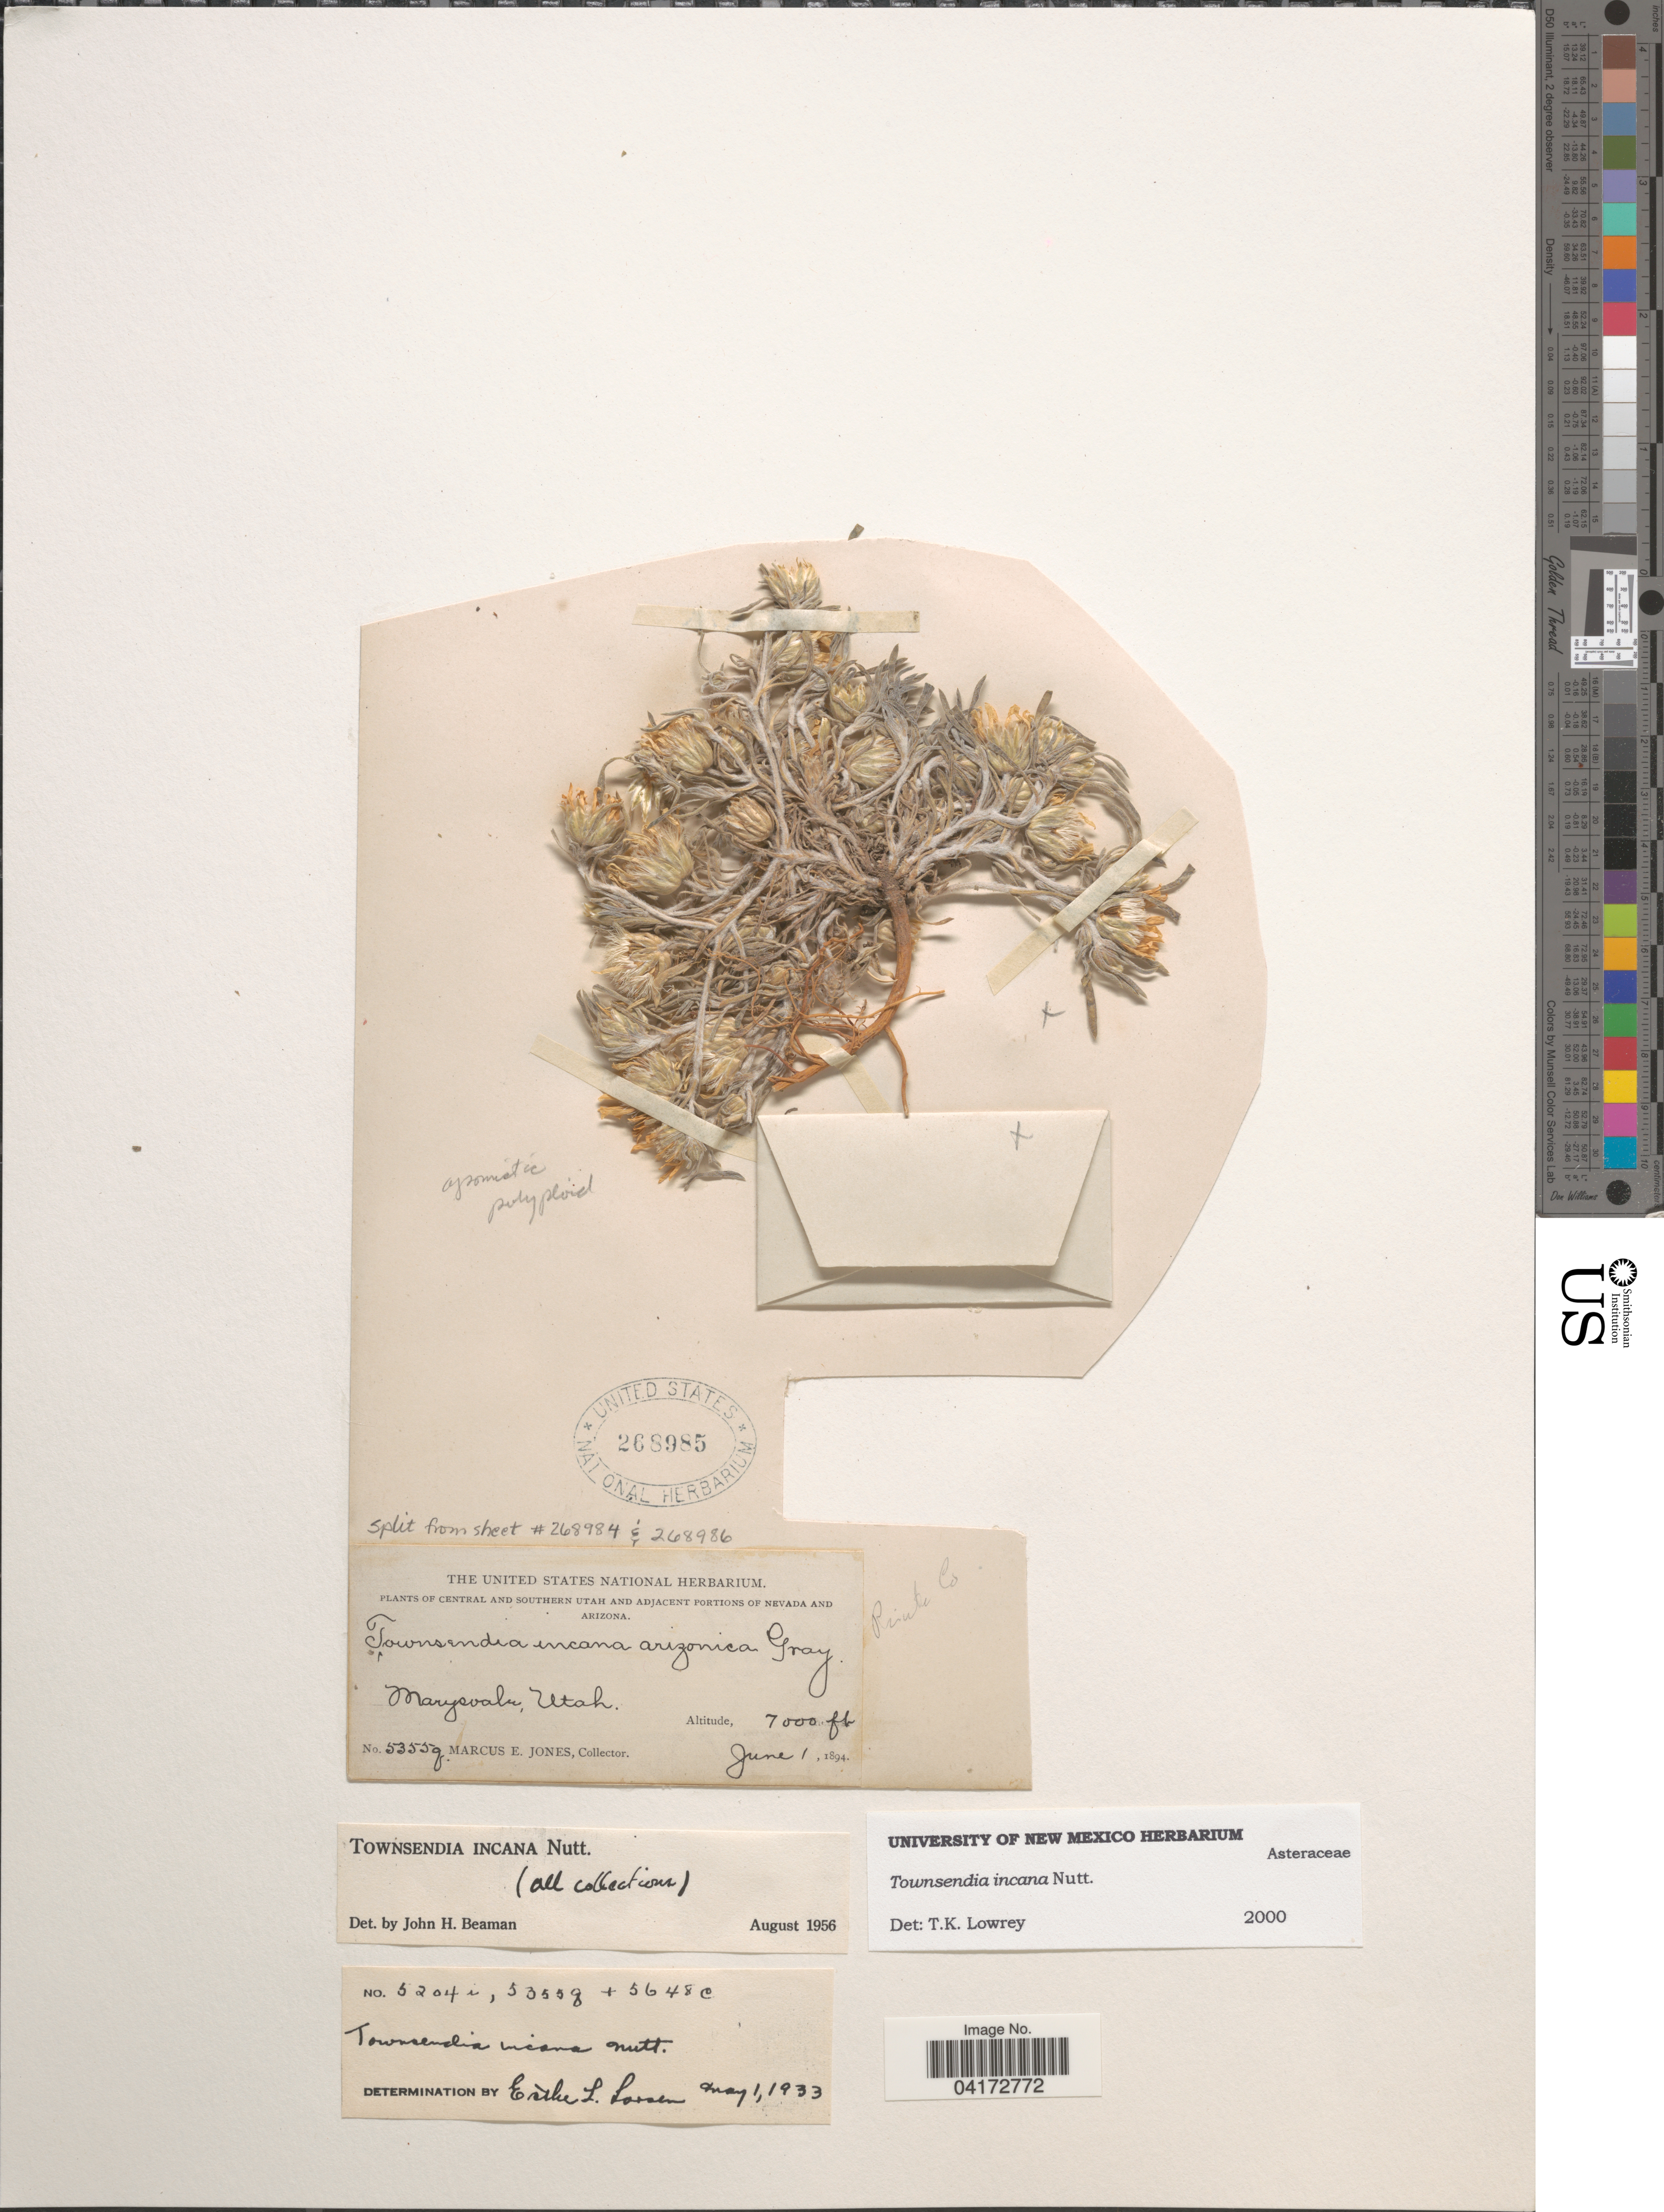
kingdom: Plantae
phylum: Tracheophyta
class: Magnoliopsida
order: Asterales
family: Asteraceae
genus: Townsendia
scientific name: Townsendia incana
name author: Nutt.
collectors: M. E. Jones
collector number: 5355g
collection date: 1894-06-01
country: United States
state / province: Utah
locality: Central and Southern Utah. Marysvale. Piute Co.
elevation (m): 2134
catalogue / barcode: US 268985